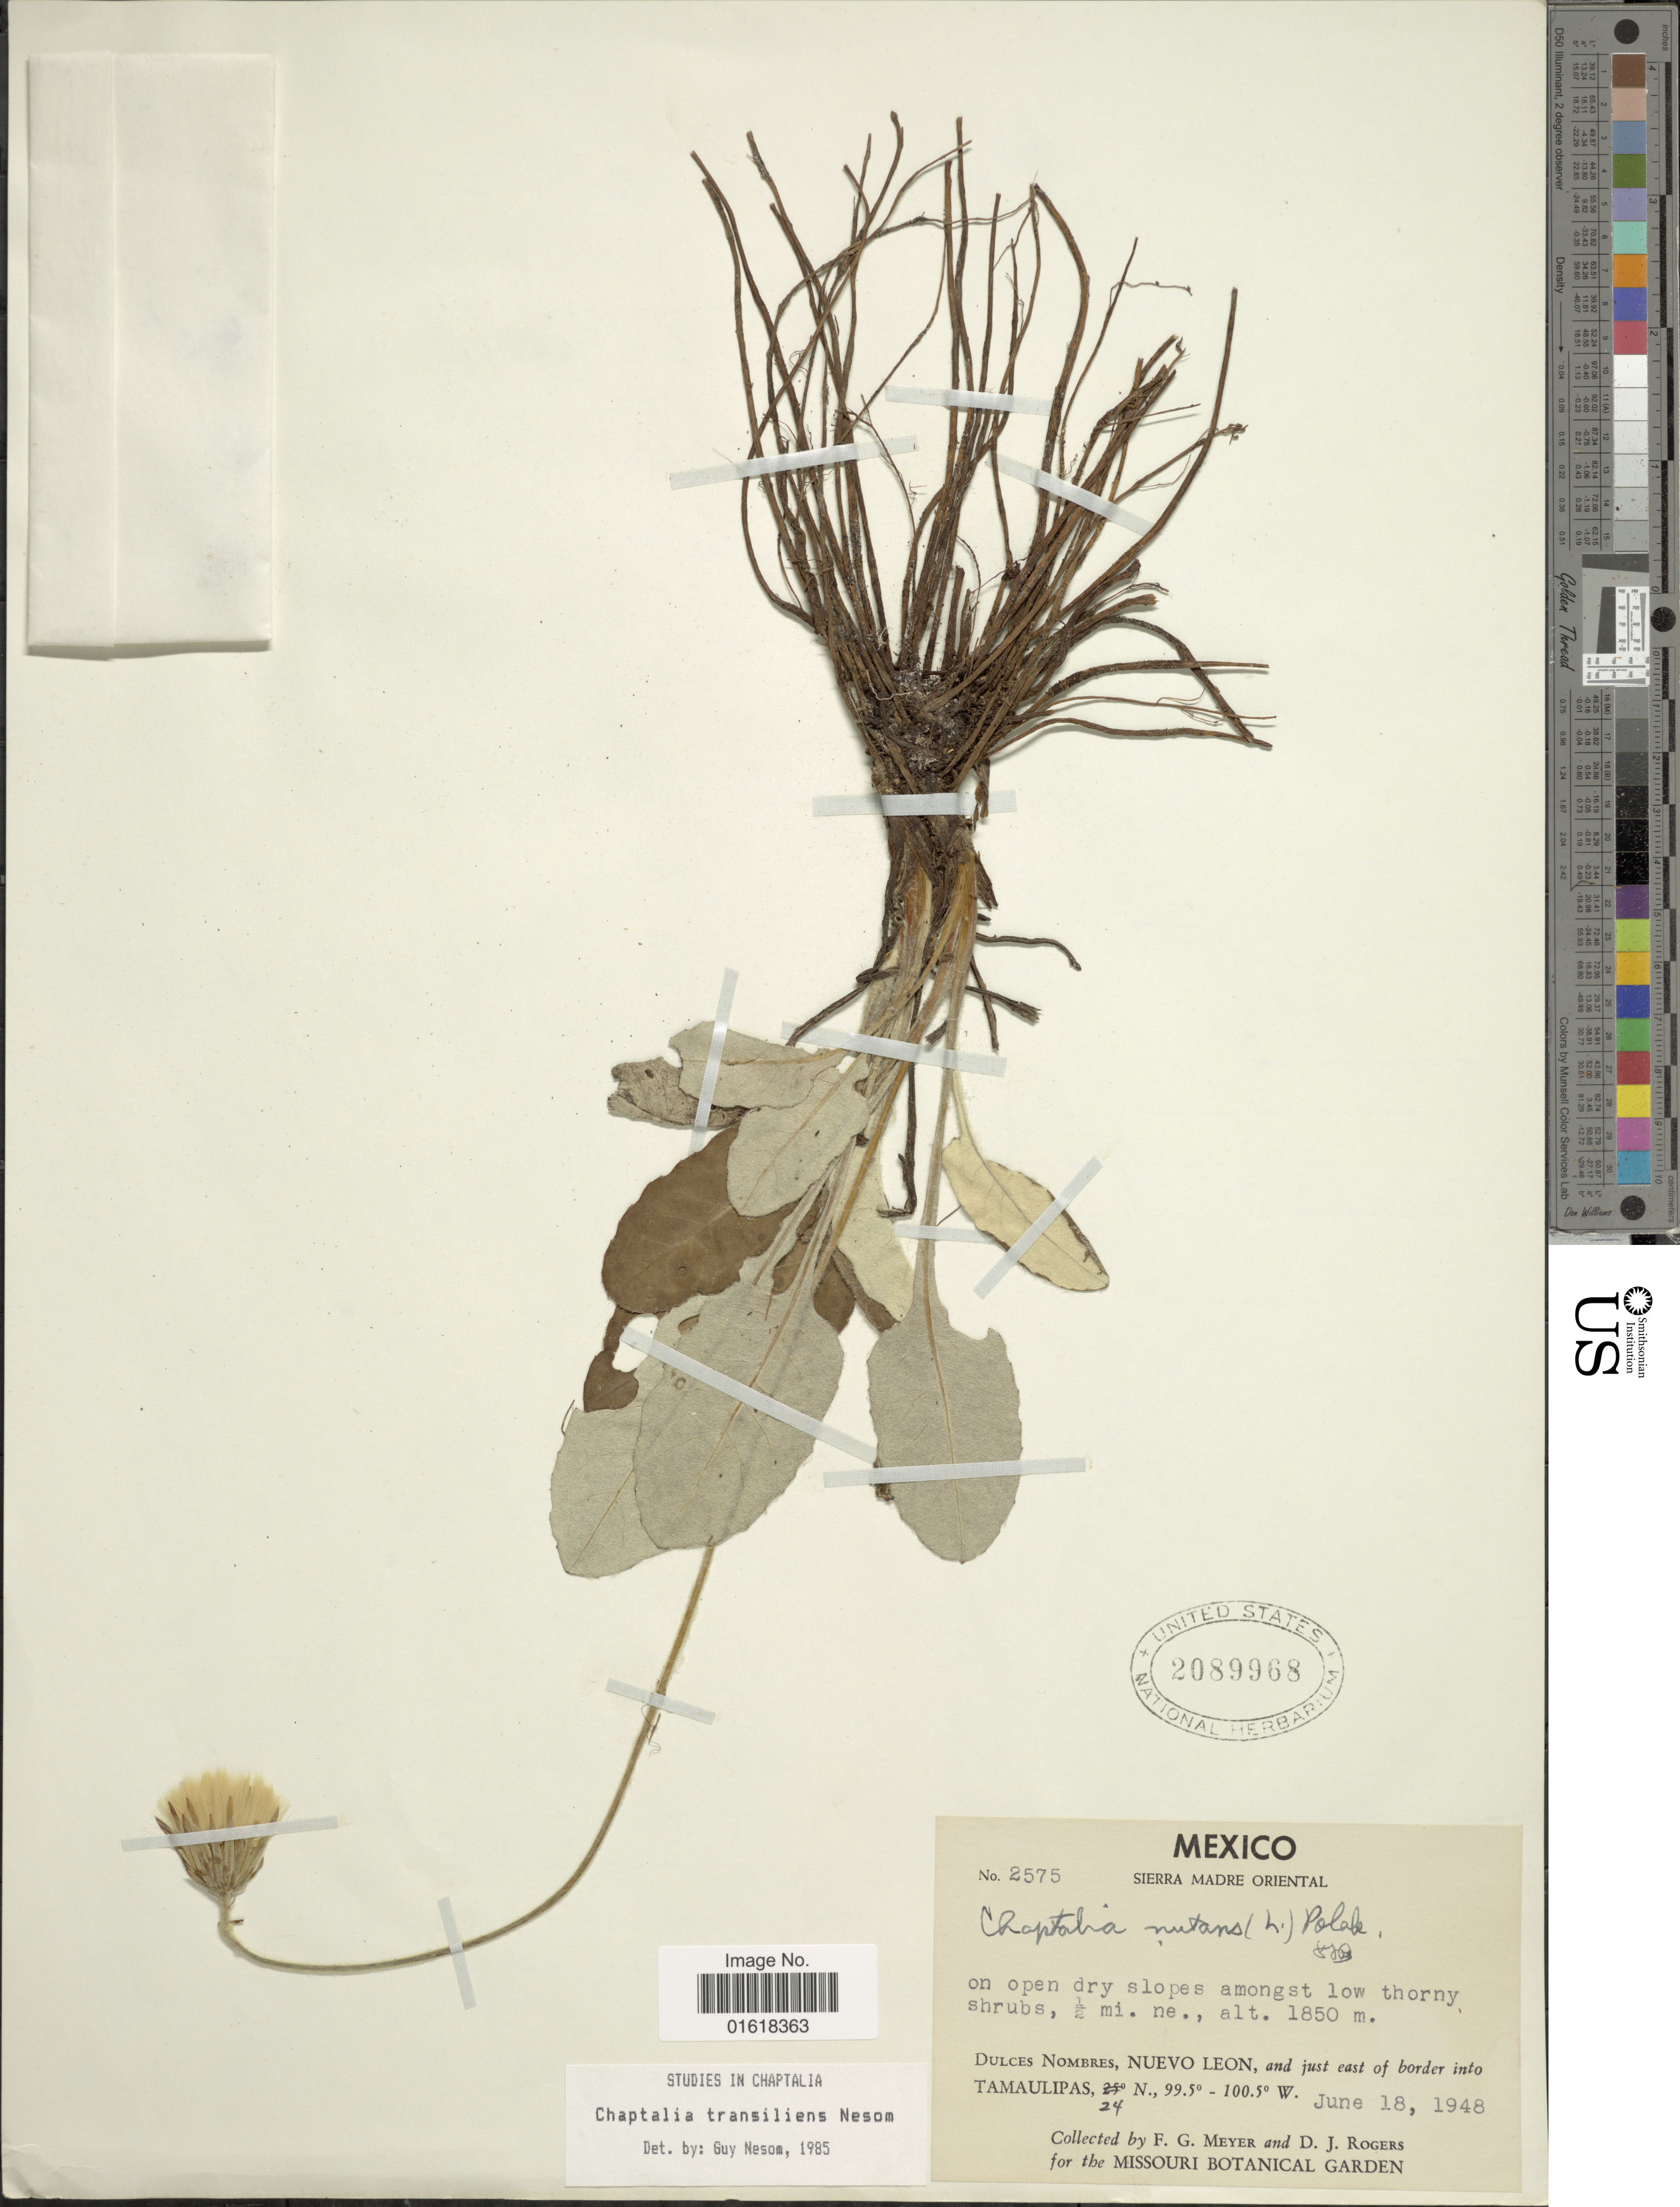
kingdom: Plantae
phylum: Tracheophyta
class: Magnoliopsida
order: Asterales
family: Asteraceae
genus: Chaptalia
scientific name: Chaptalia transiliens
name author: G.L. Nesom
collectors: F. G. Meyer & D. J. Rogers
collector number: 2575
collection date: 1948-06-18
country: Mexico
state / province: Nuevo León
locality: Sierra Madre Oriental. ½ mi. ne. Dulces Nombres, and just east of border into Tamaulipas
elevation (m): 1850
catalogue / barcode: US 2089968